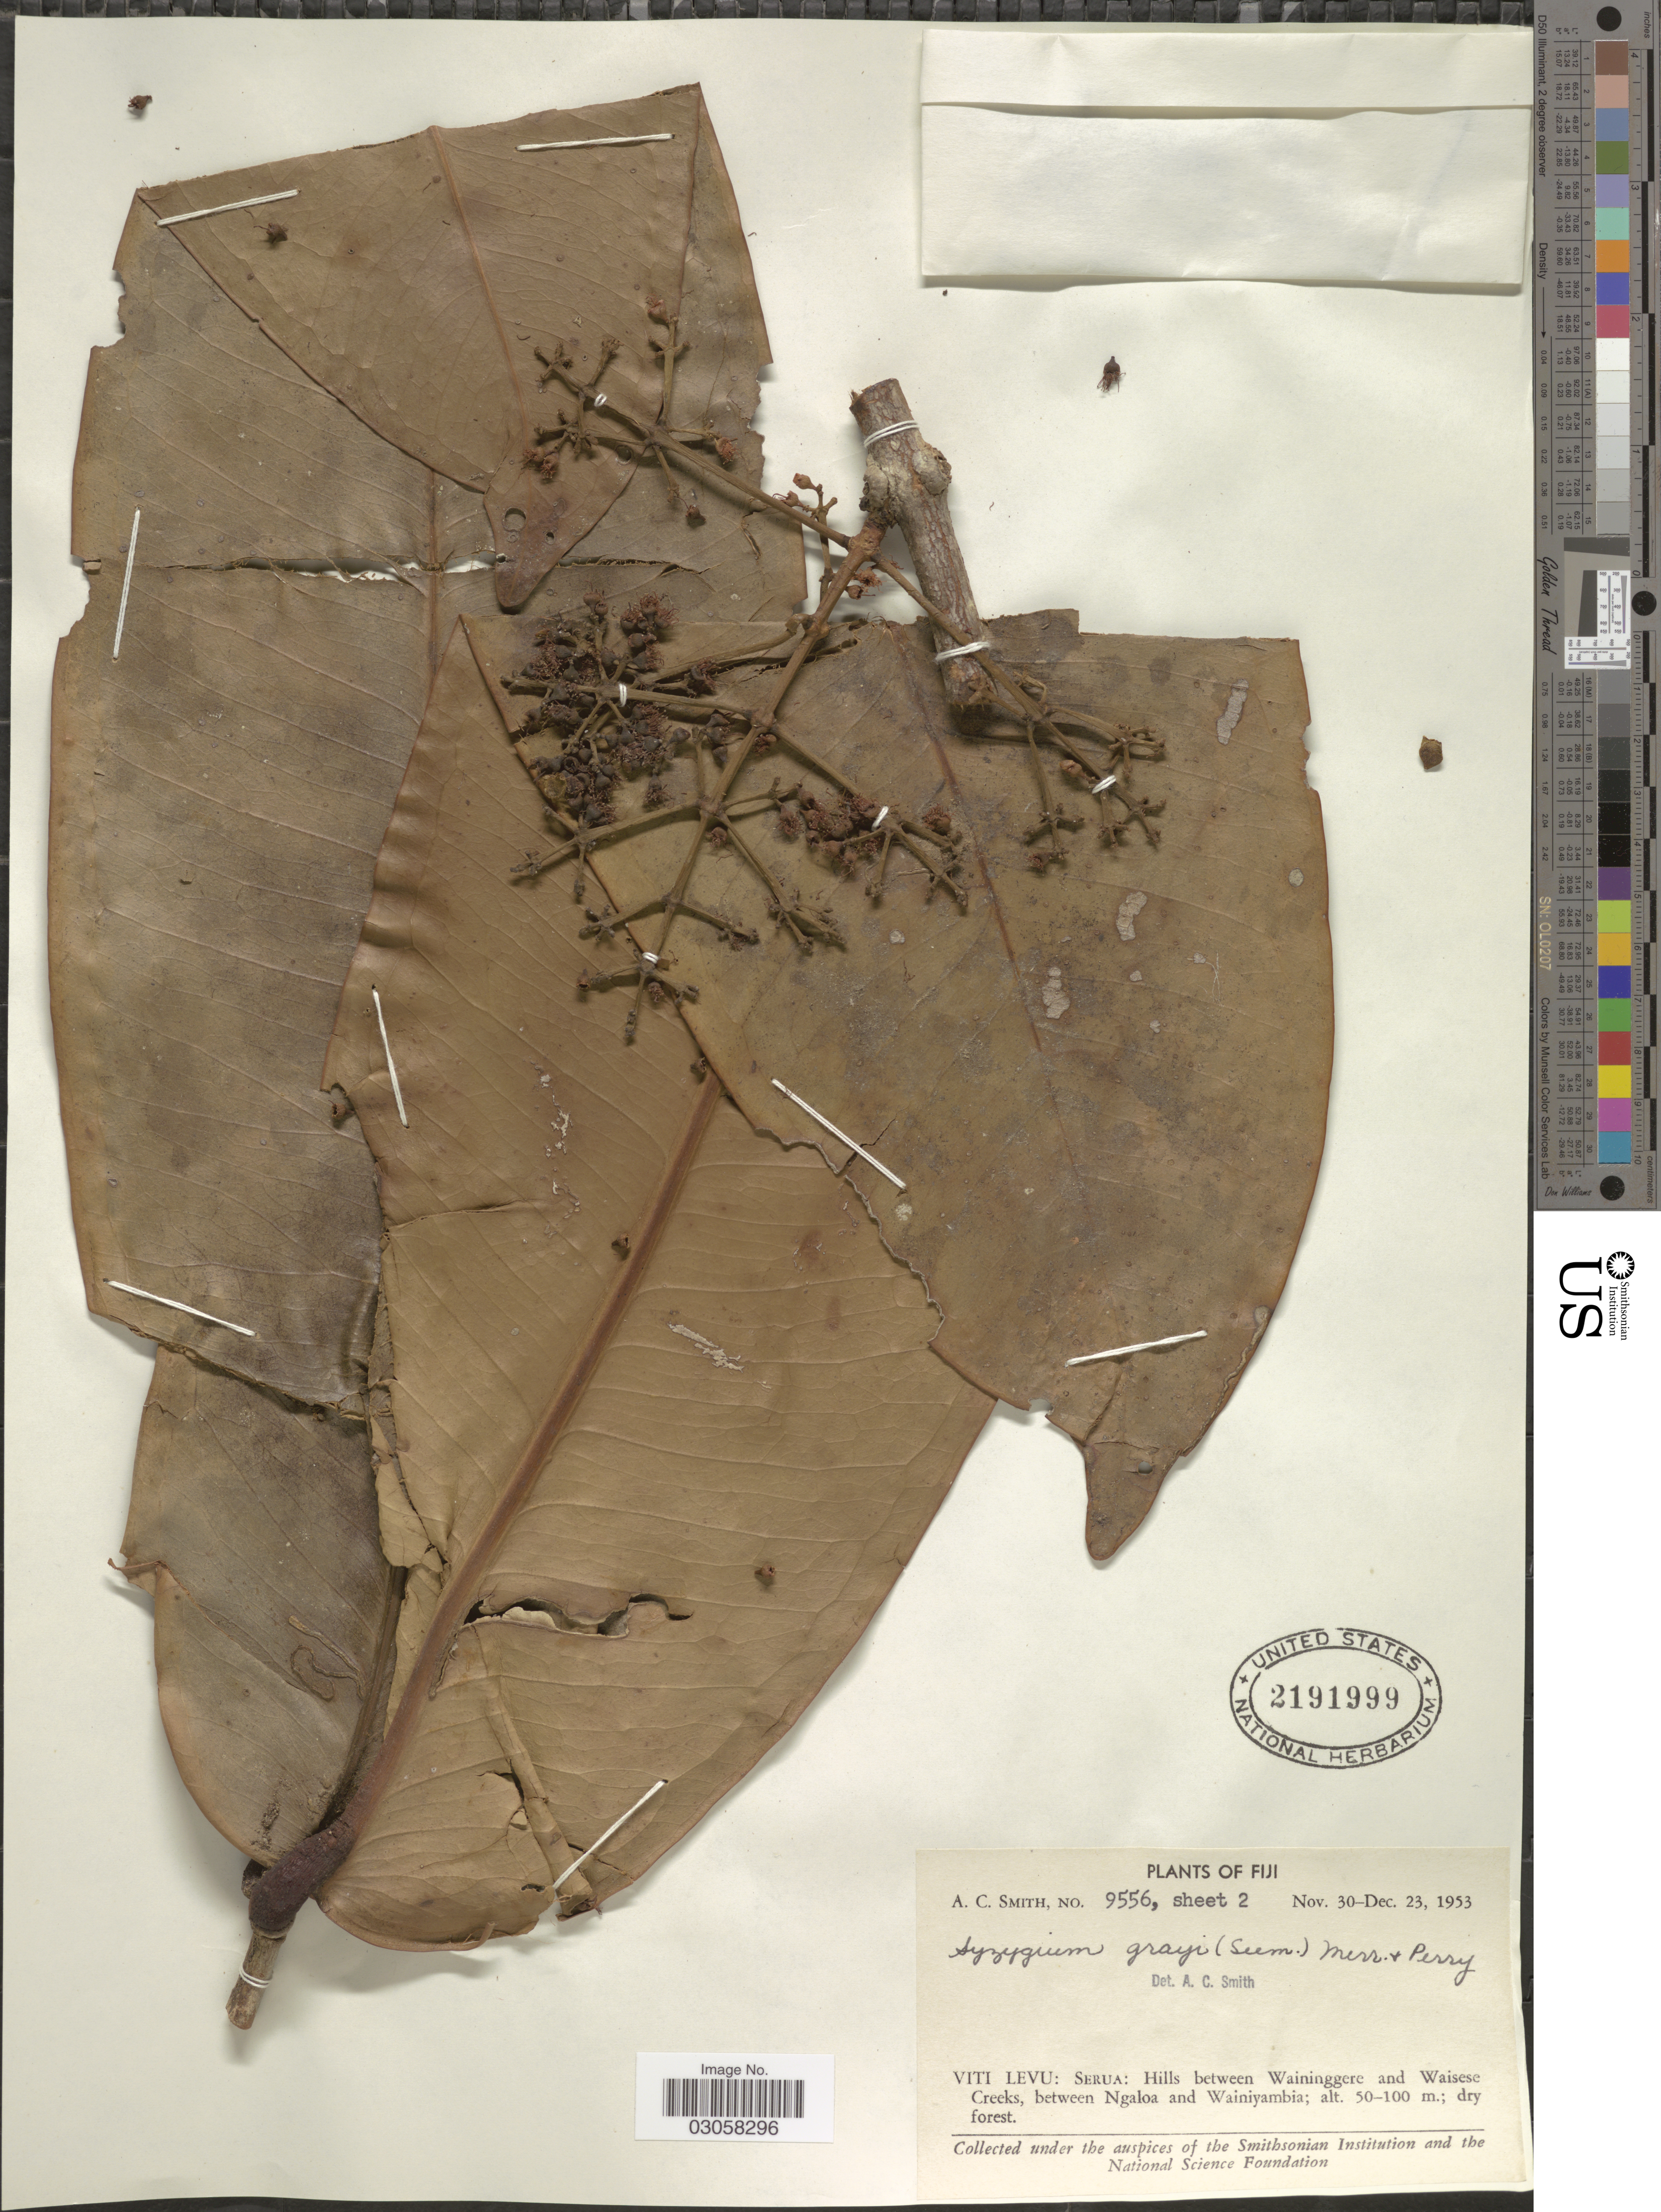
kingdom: Plantae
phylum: Tracheophyta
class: Magnoliopsida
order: Myrtales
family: Myrtaceae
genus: Syzygium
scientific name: Syzygium grayi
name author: (Seem.) Merr. & L.M. Perry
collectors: A. C. Smith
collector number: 9556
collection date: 1953-11-30/1953-12-23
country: Fiji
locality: Viti Levu: Serua: Hills between Waininggere and Waisese Creeks, between Ngaloa and Wainiyambia.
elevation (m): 50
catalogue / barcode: US 2191999